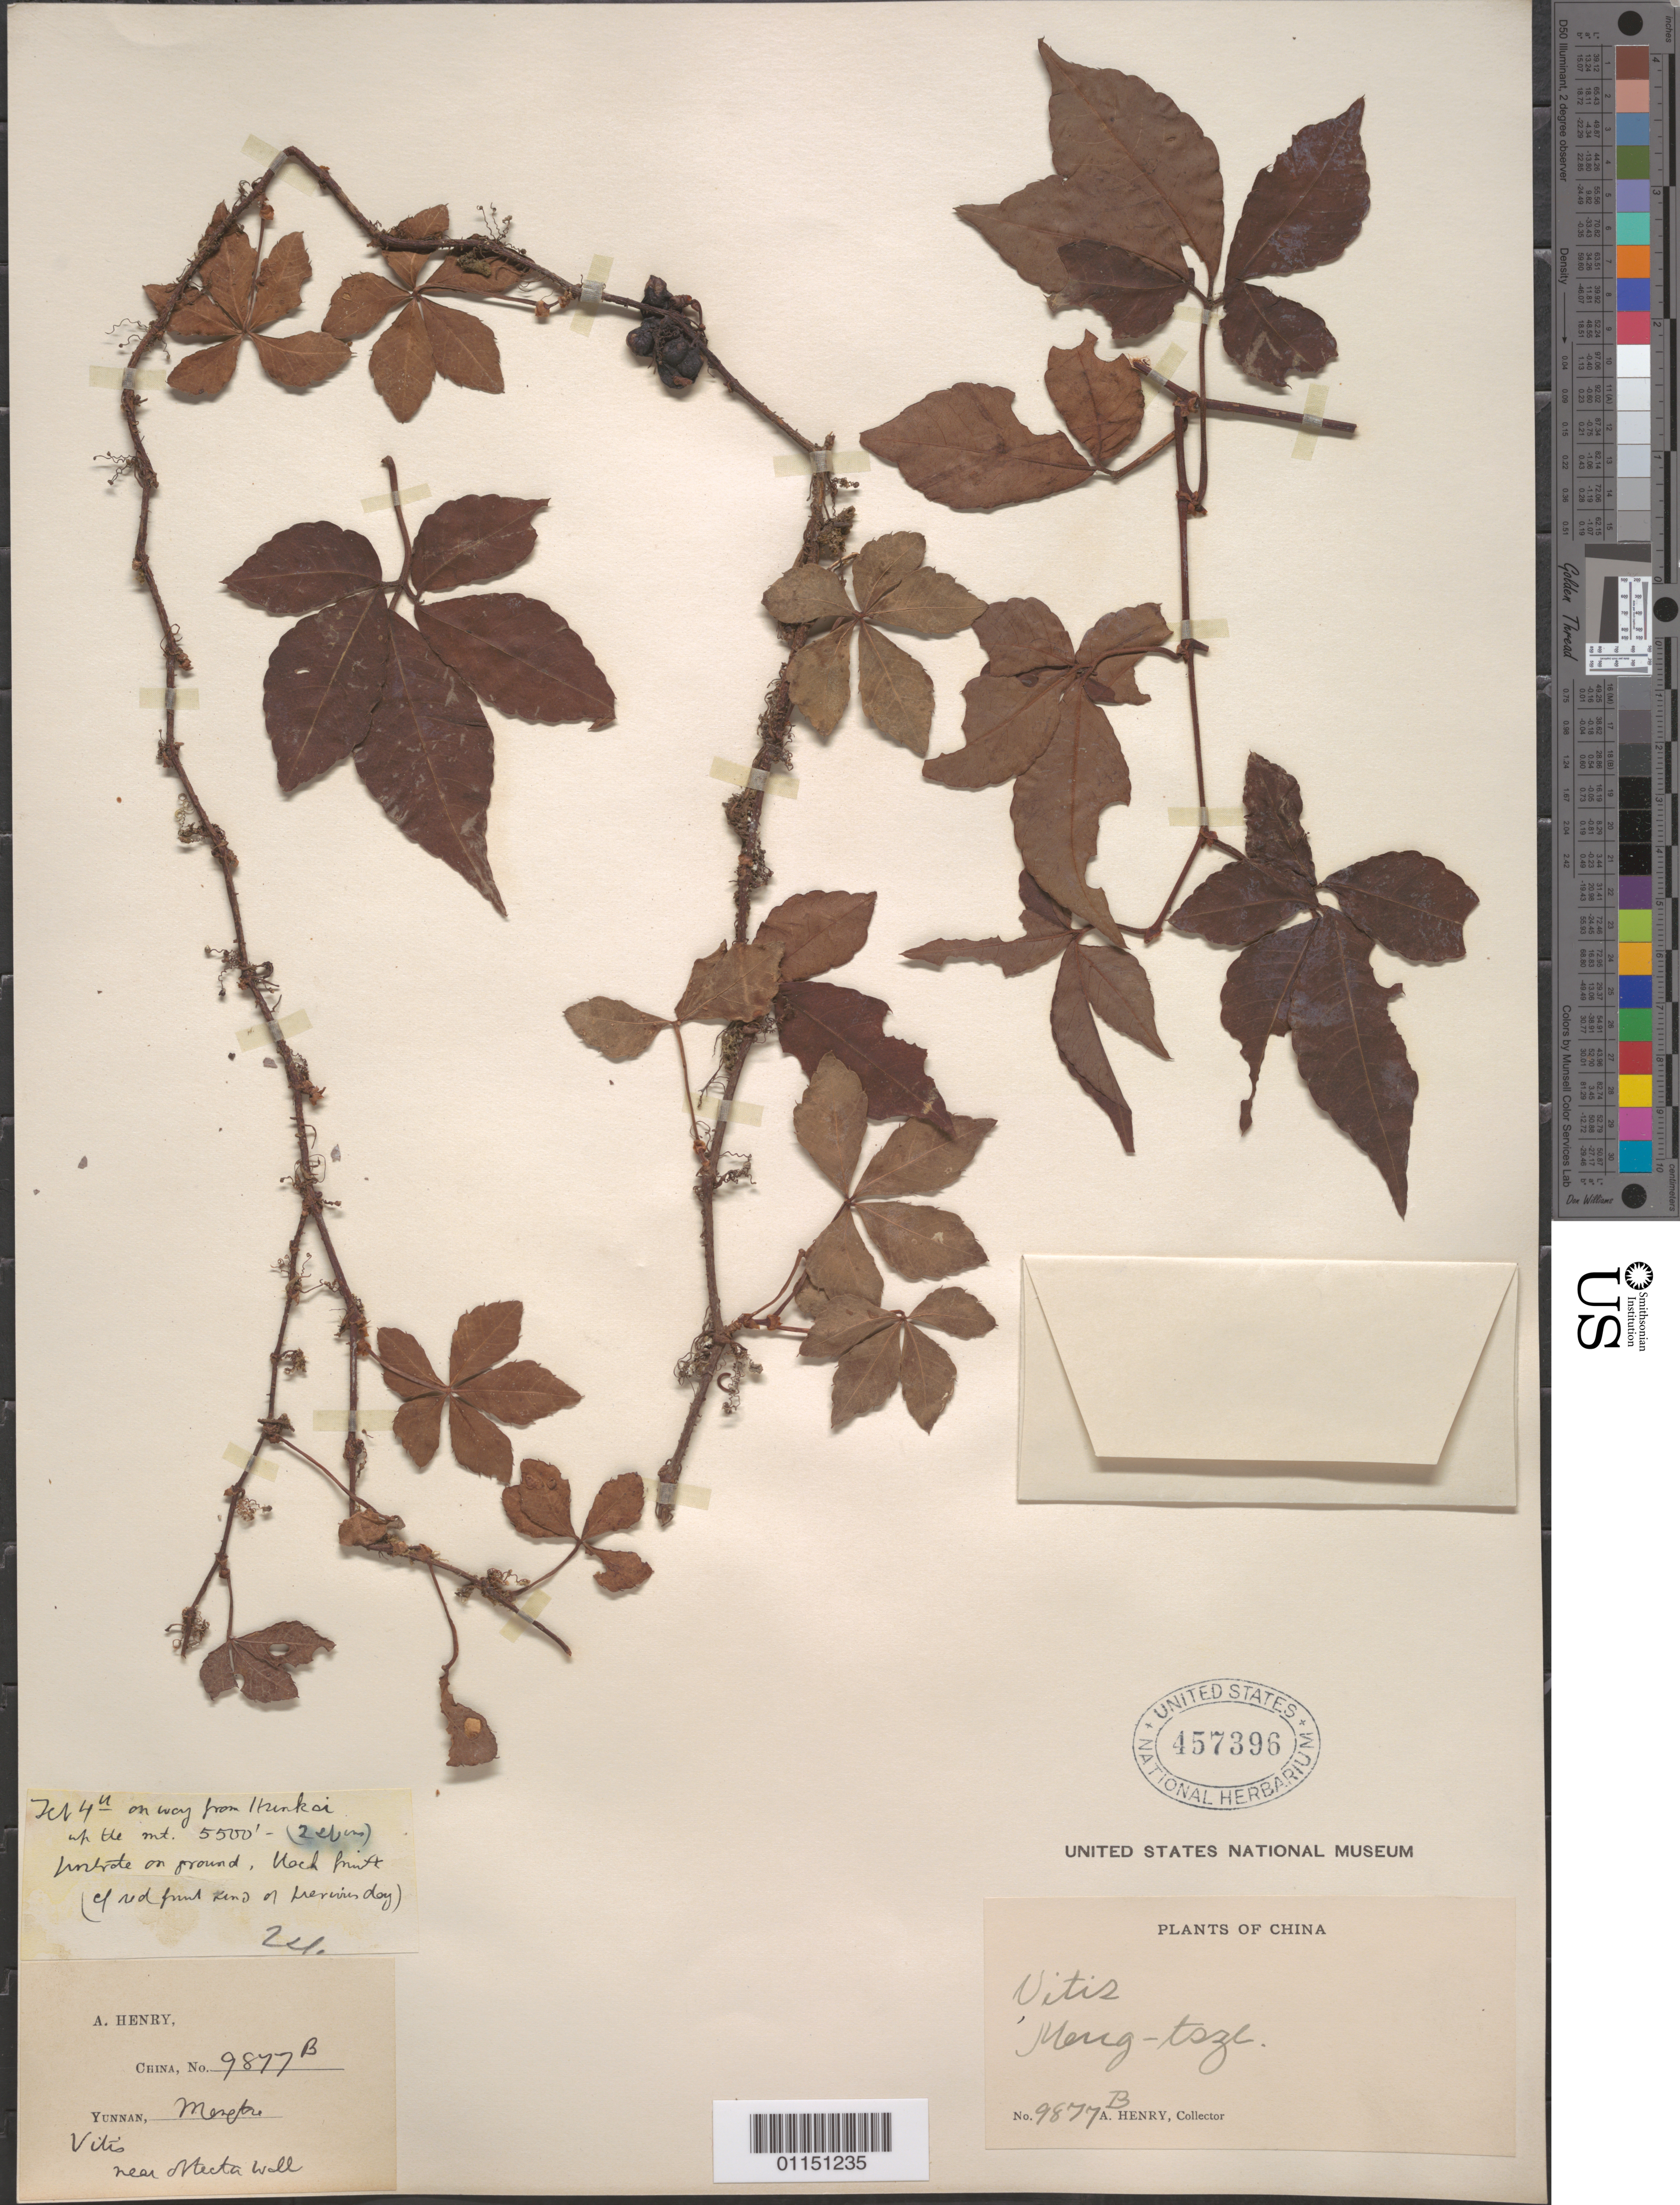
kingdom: Plantae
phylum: Tracheophyta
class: Magnoliopsida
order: Vitales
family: Vitaceae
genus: Vitis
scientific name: Vitis obtecta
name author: Wall. & M.A. Lawson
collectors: A. Henry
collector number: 9877 B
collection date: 1885/1888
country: China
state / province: Yunnan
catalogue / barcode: US 457396